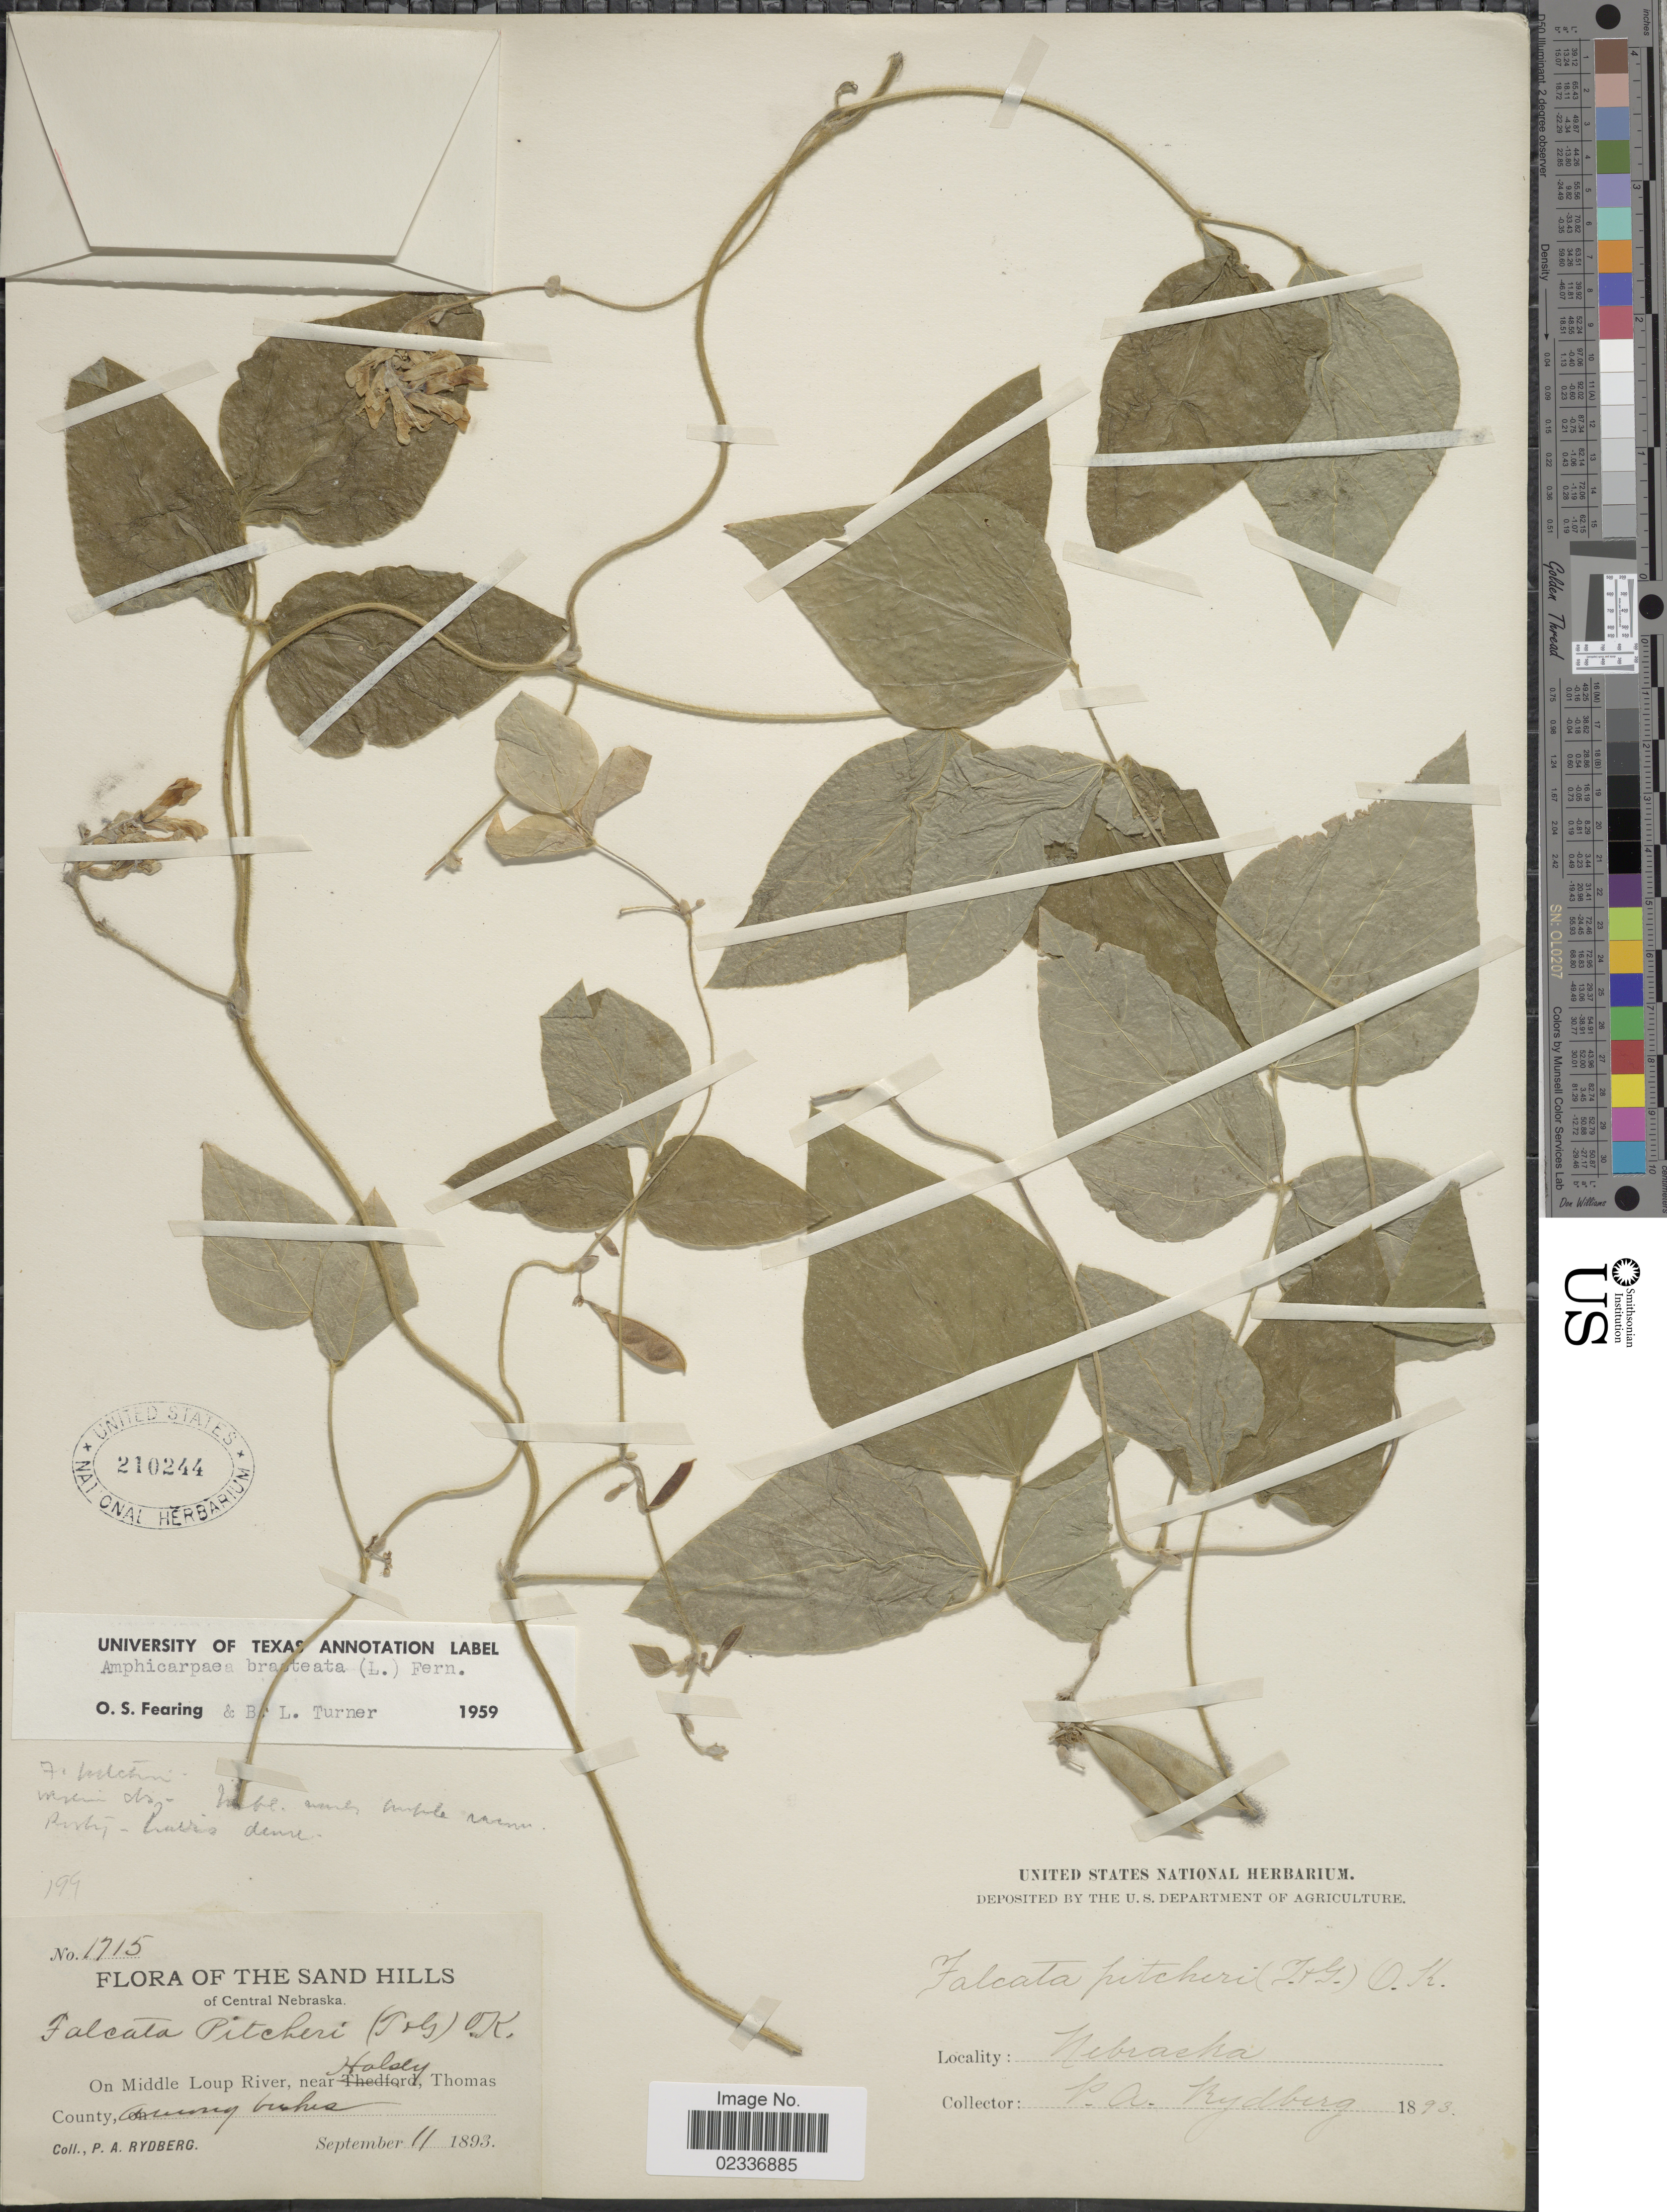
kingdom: Plantae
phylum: Tracheophyta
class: Magnoliopsida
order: Fabales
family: Fabaceae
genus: Amphicarpaea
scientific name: Amphicarpaea bracteata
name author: (L.) Fernald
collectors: P. A. Rydberg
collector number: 1715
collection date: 1893-09-11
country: United States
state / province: Nebraska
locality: The Sand Hills, of Central Nebraska. On Middle Loup River, near Halsey Thomas County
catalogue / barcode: US 210244